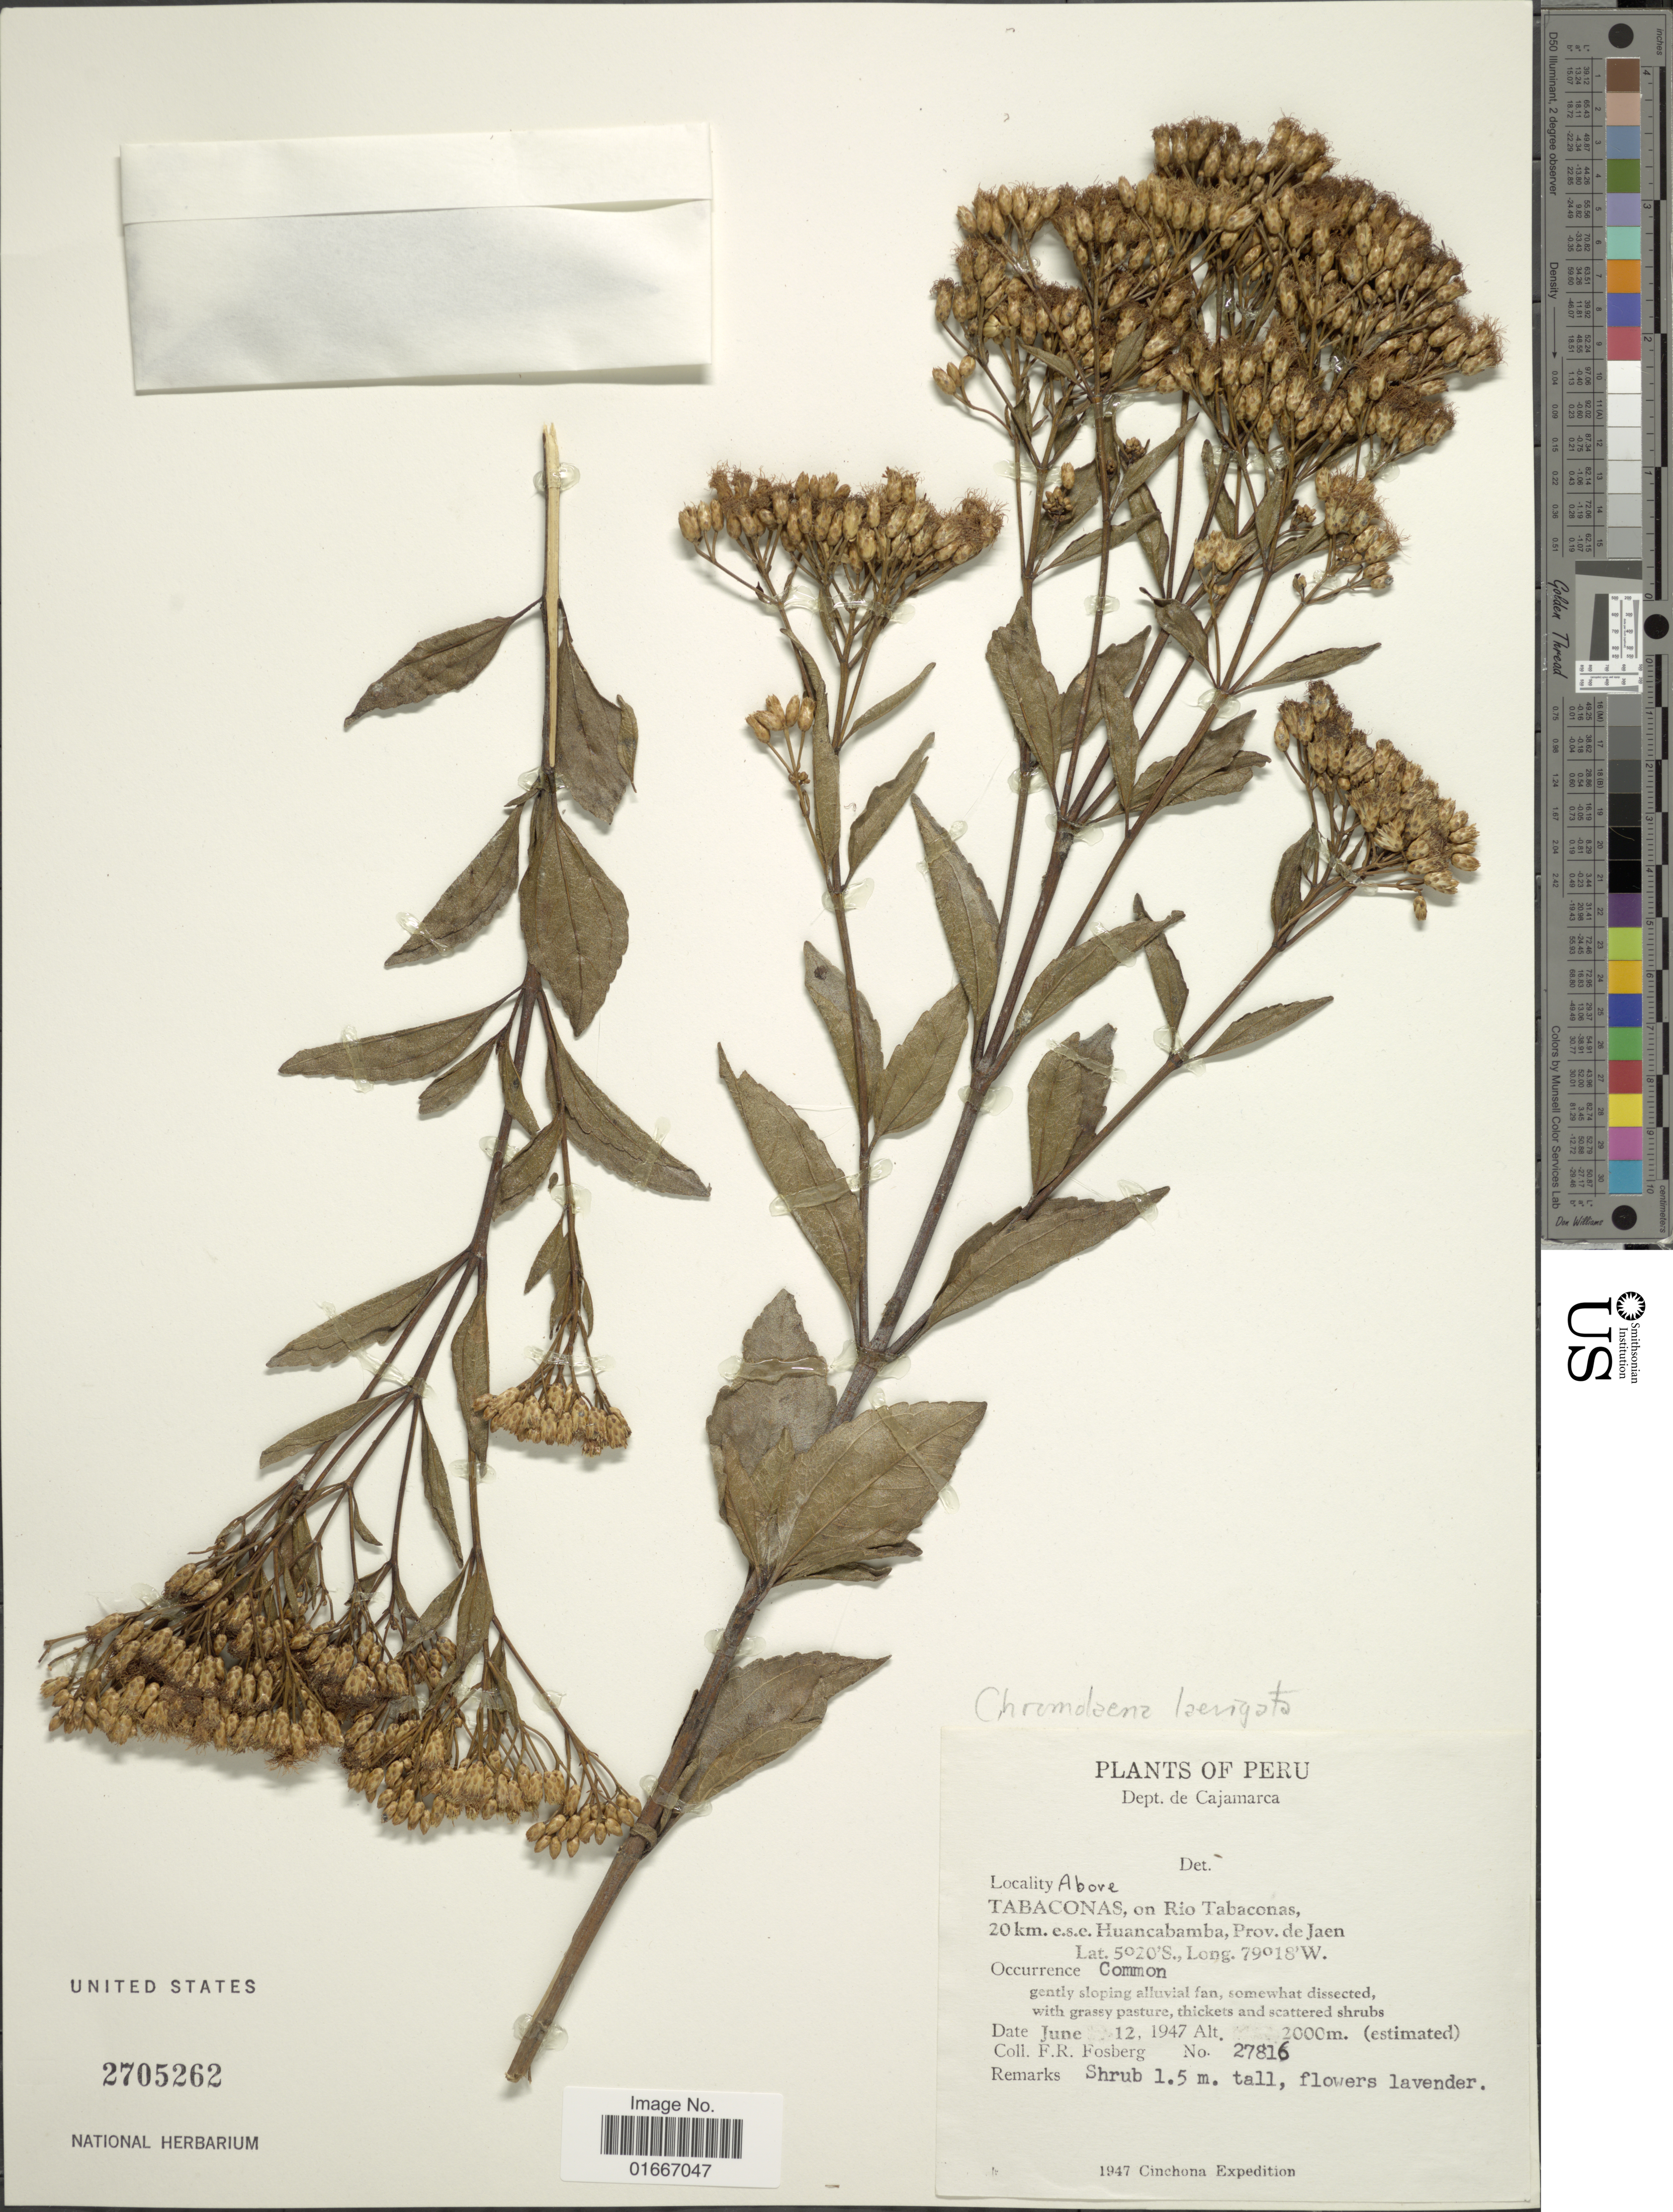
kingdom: Plantae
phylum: Tracheophyta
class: Magnoliopsida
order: Asterales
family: Asteraceae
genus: Chromolaena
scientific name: Chromolaena laevigata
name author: (Lam.) R.M. King & H. Rob.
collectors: F. R. Fosberg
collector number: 27816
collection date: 1947-06-12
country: Peru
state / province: Cajamarca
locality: Peru. Dept. de Cajamarca. Tabaconas, on Rio Tabaconas. 20 km. e.s.e. Huancabamba, prov. de Jaem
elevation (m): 2000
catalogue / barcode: US 2705262